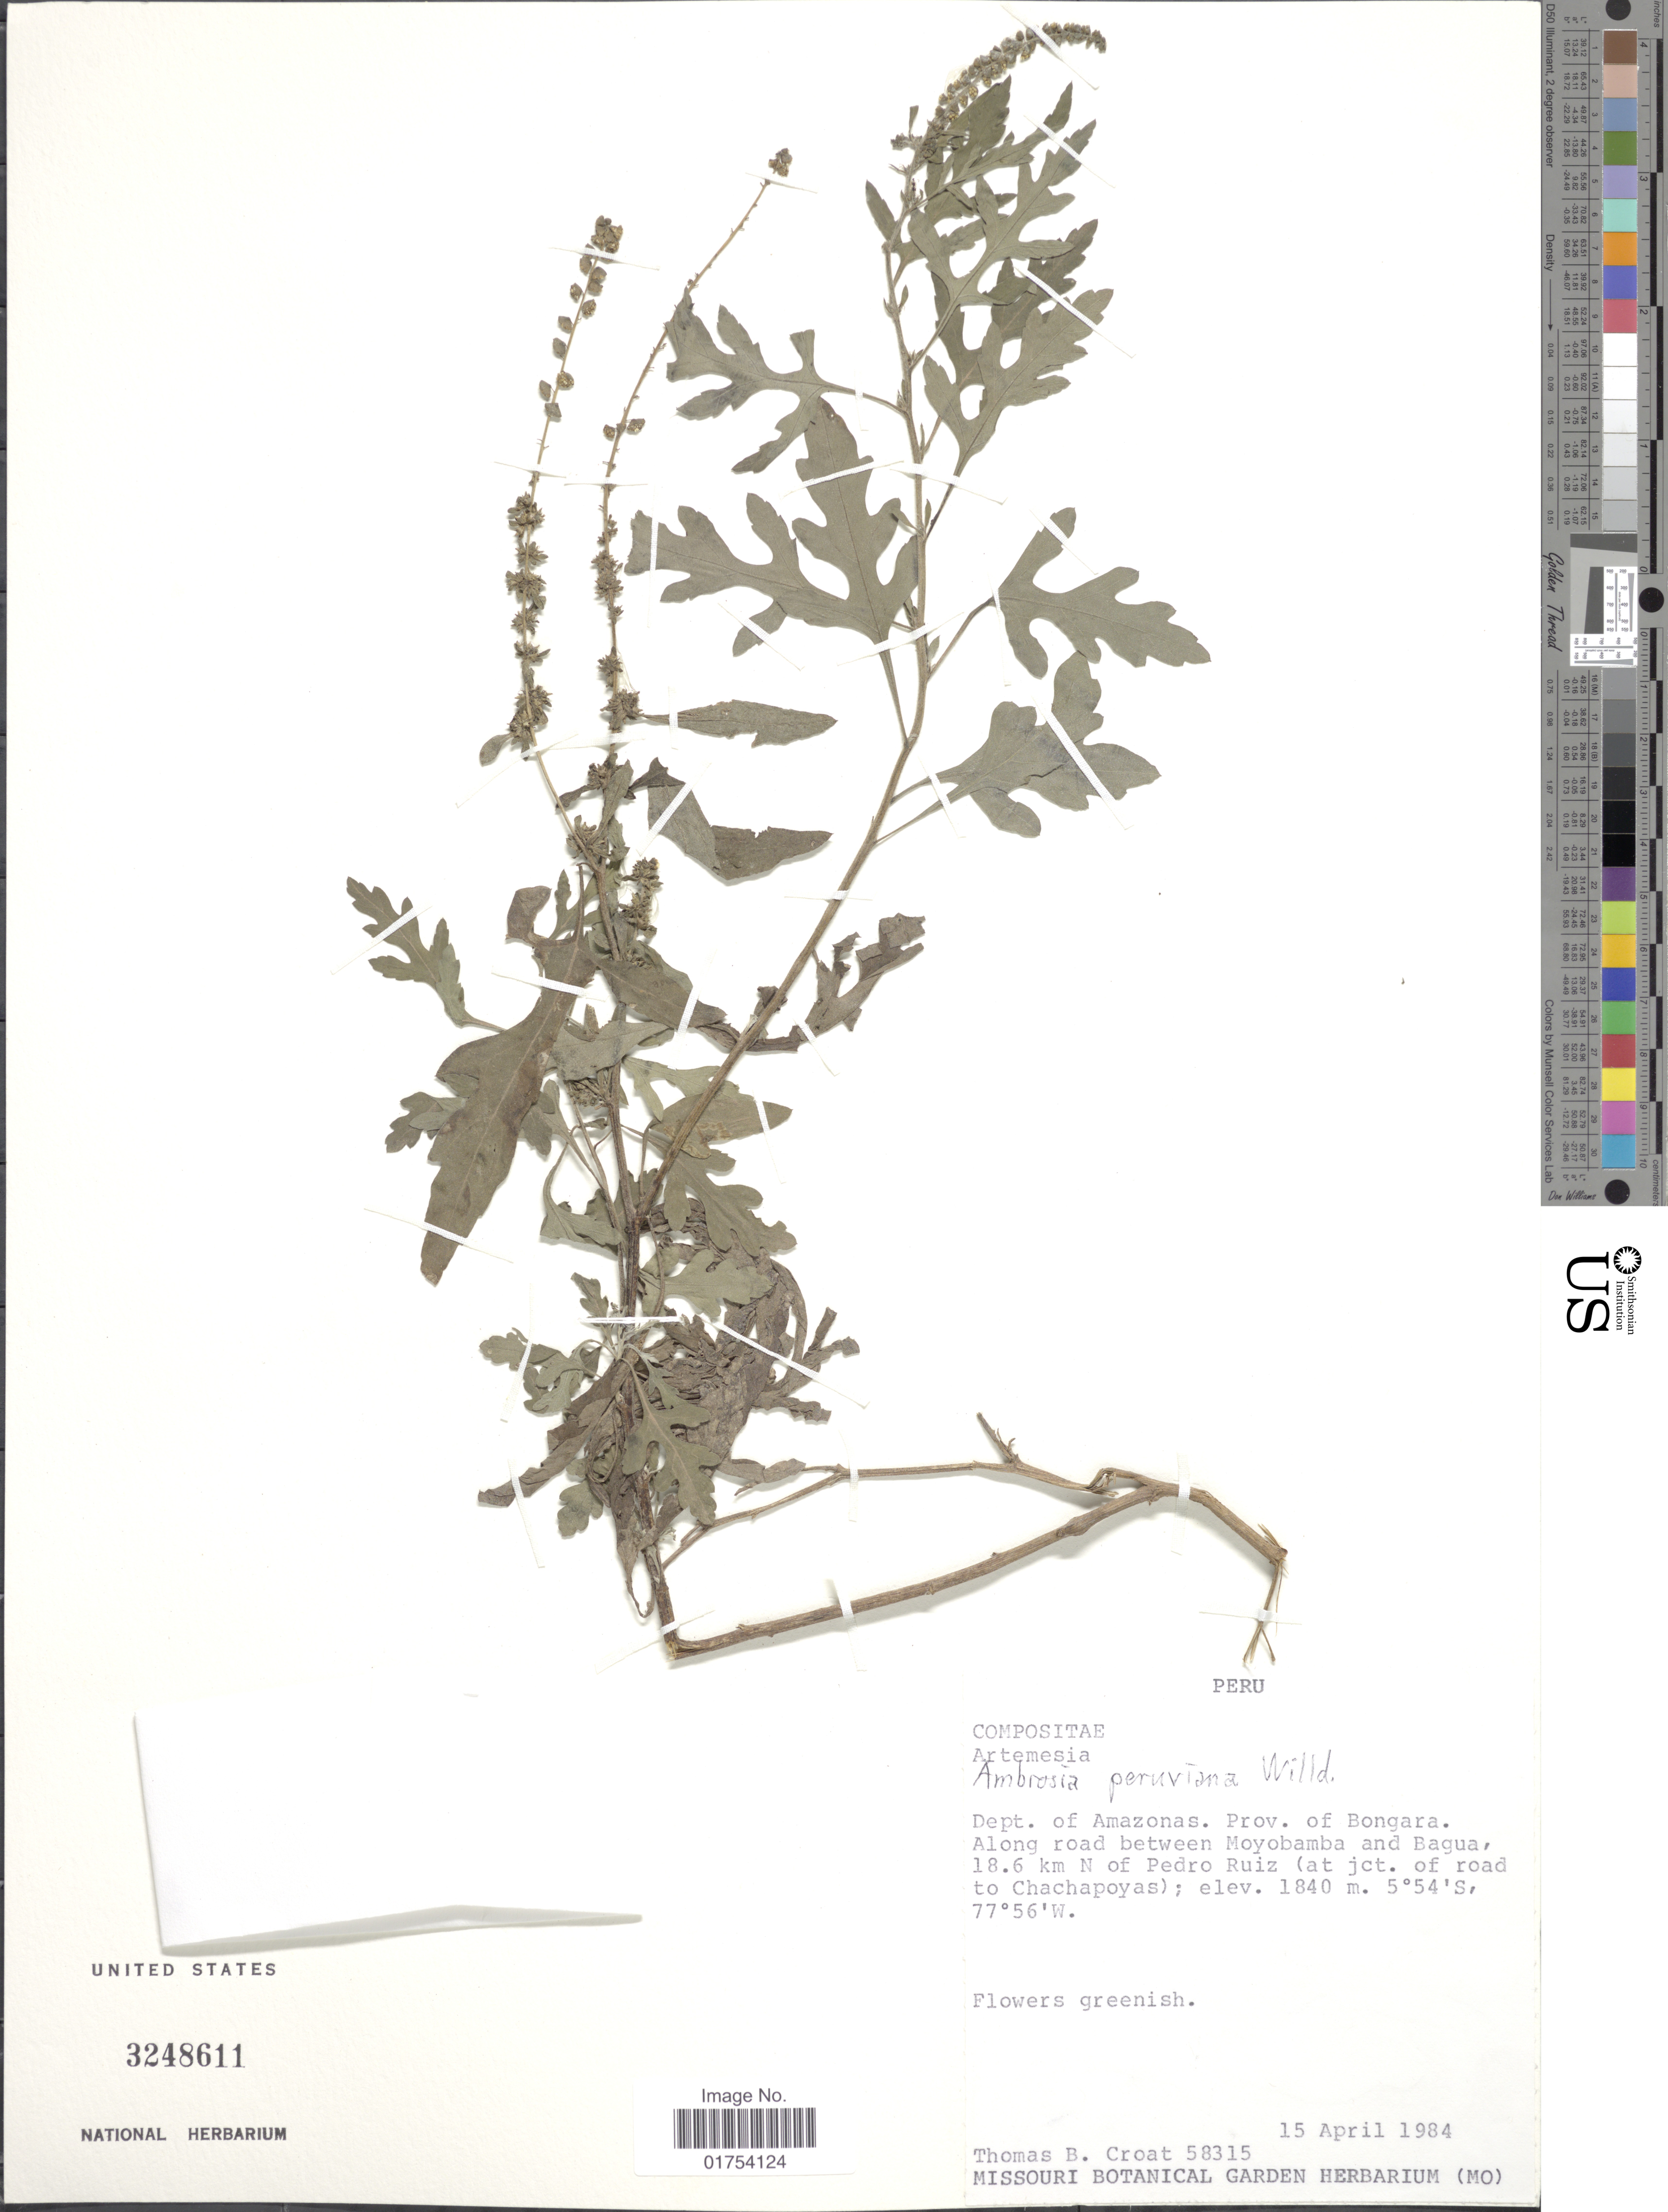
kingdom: Plantae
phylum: Tracheophyta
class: Magnoliopsida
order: Asterales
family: Asteraceae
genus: Ambrosia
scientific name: Ambrosia peruviana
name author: Willd.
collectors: T. B. Croat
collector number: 58315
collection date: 1984-04-15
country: Peru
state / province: Amazonas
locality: Prov. of Bongora. Along road between Moyobamba and Bagua, 18.6 km N of Pedro Ruiz (at jct. of road to Chachapoyas)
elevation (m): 1840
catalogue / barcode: US 3248611